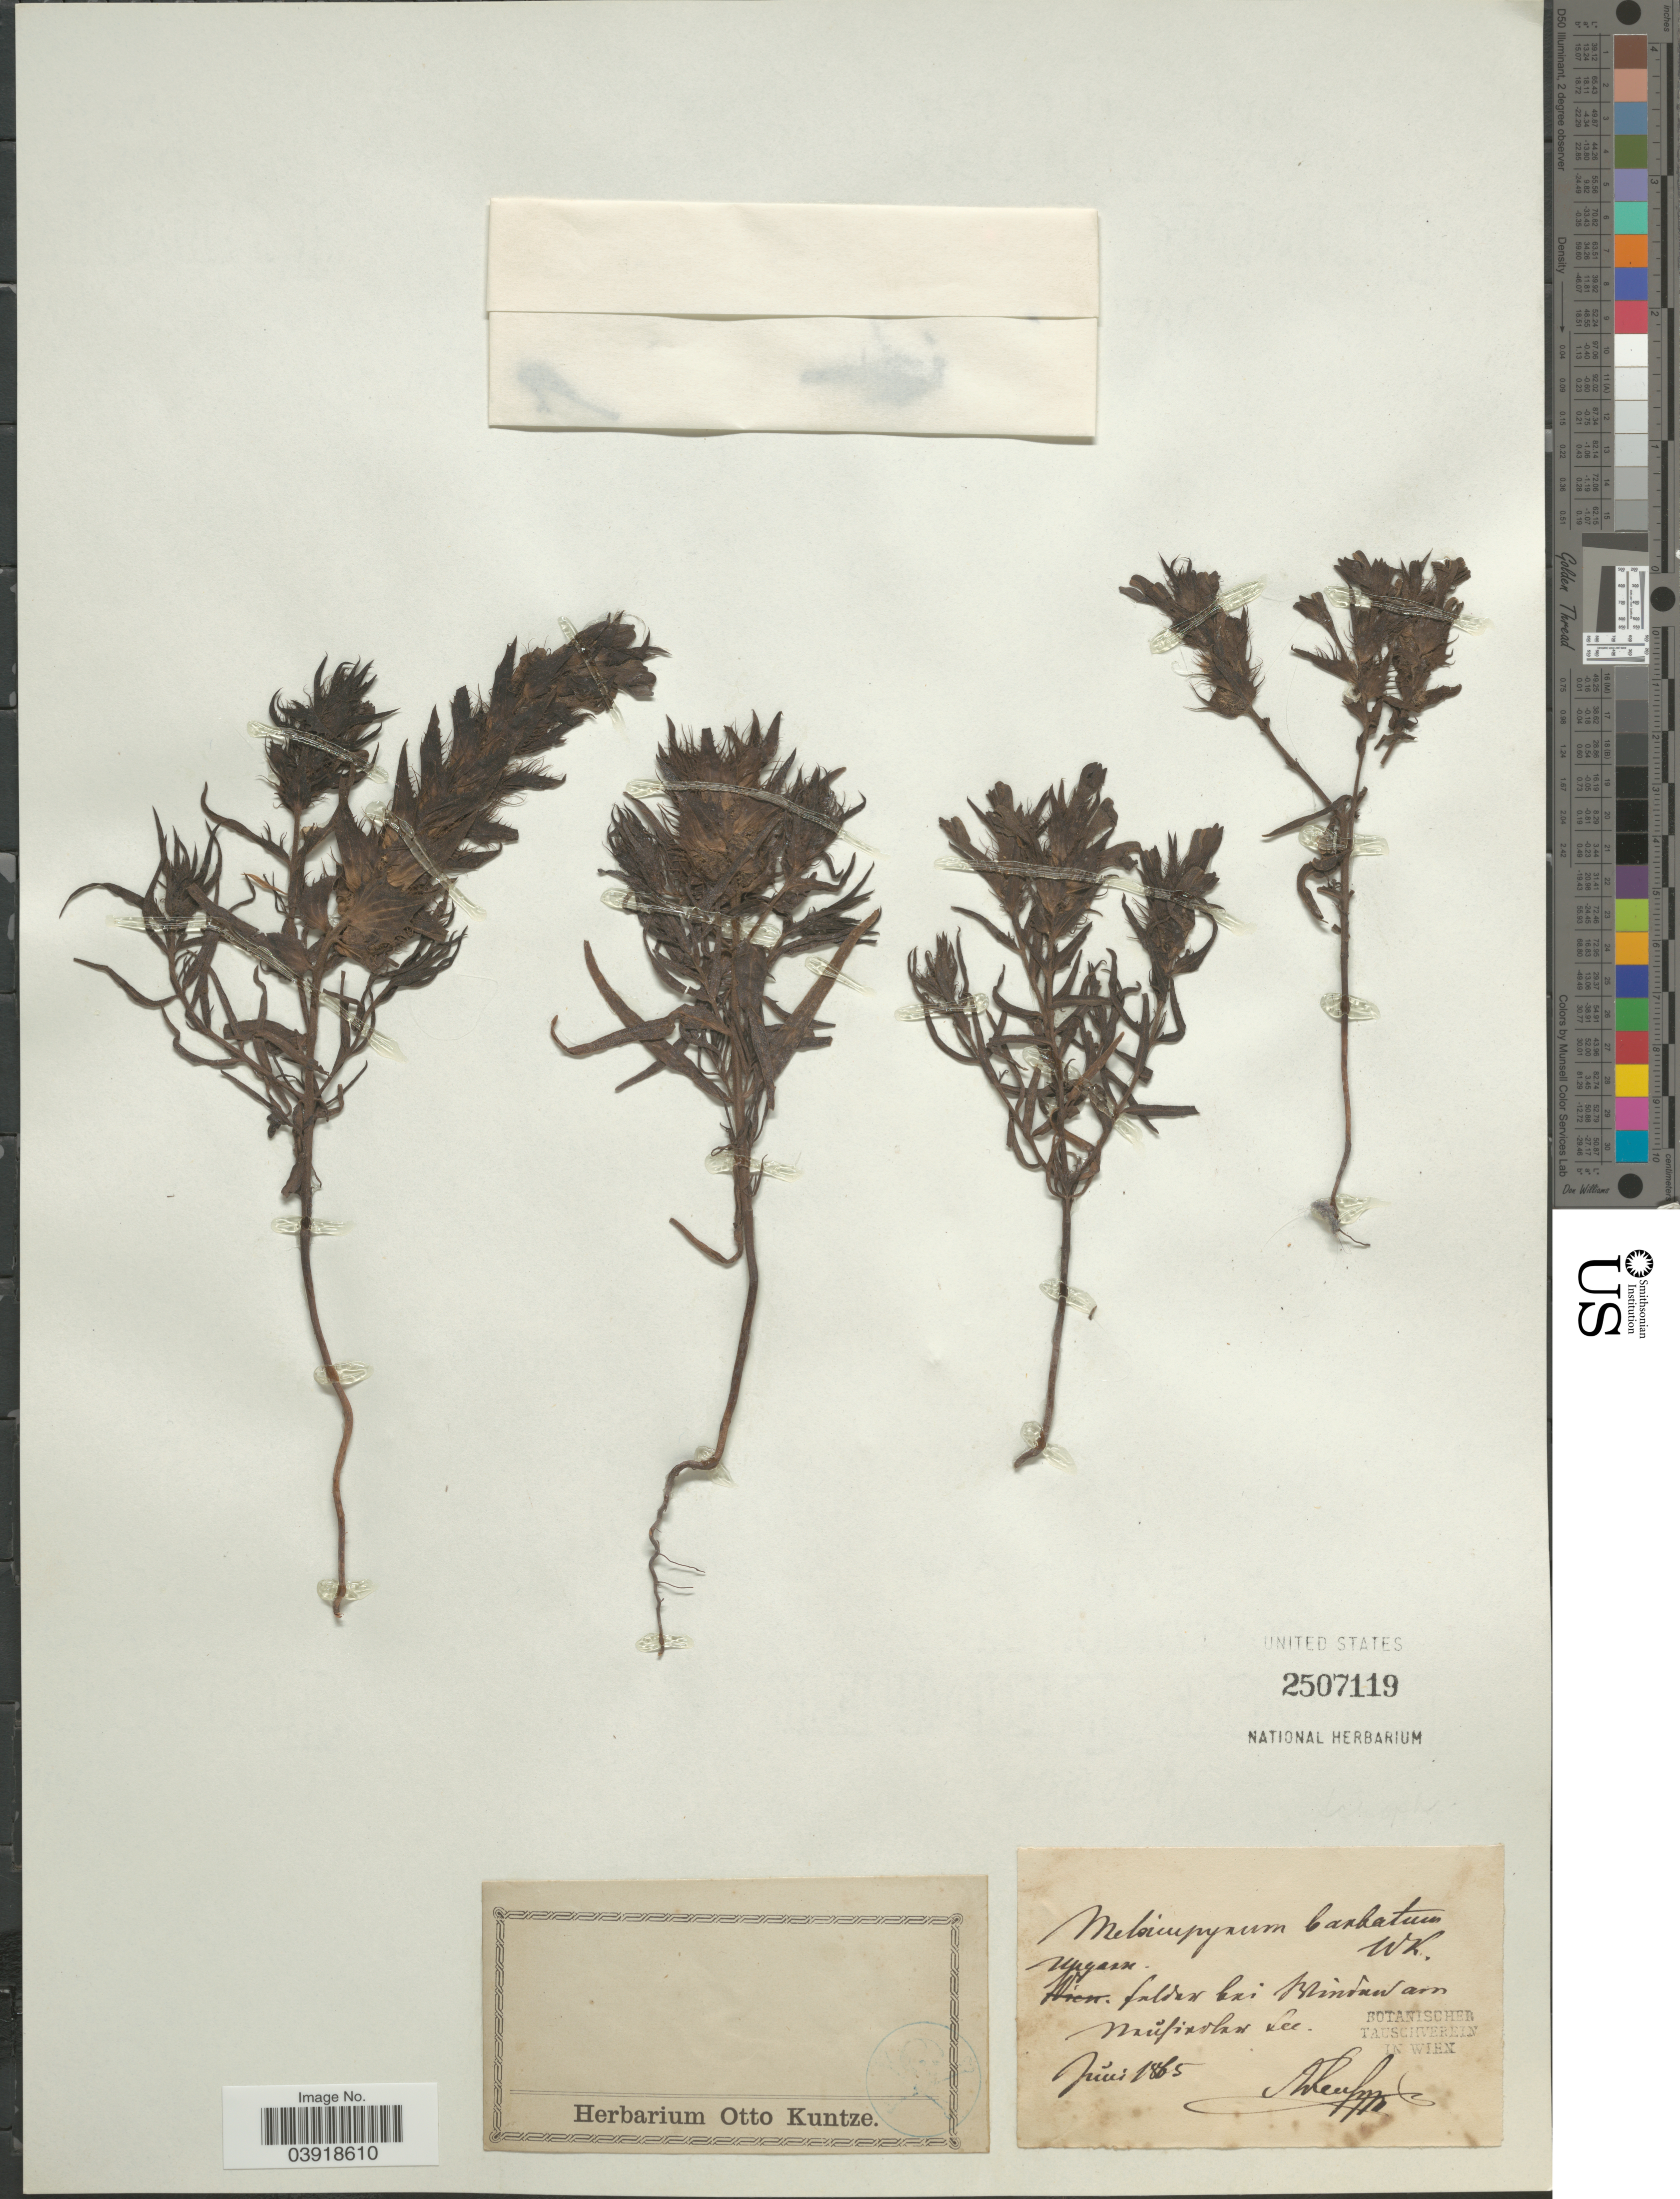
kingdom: Plantae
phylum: Tracheophyta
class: Magnoliopsida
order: Lamiales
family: Orobanchaceae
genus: Melampyrum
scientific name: Melampyrum barbatum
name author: Waldst. & Kit. ex Willd.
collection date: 1865-06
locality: Falden bai Blindan arm Můfinolan Lec. [interpreted]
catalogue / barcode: US 2507119